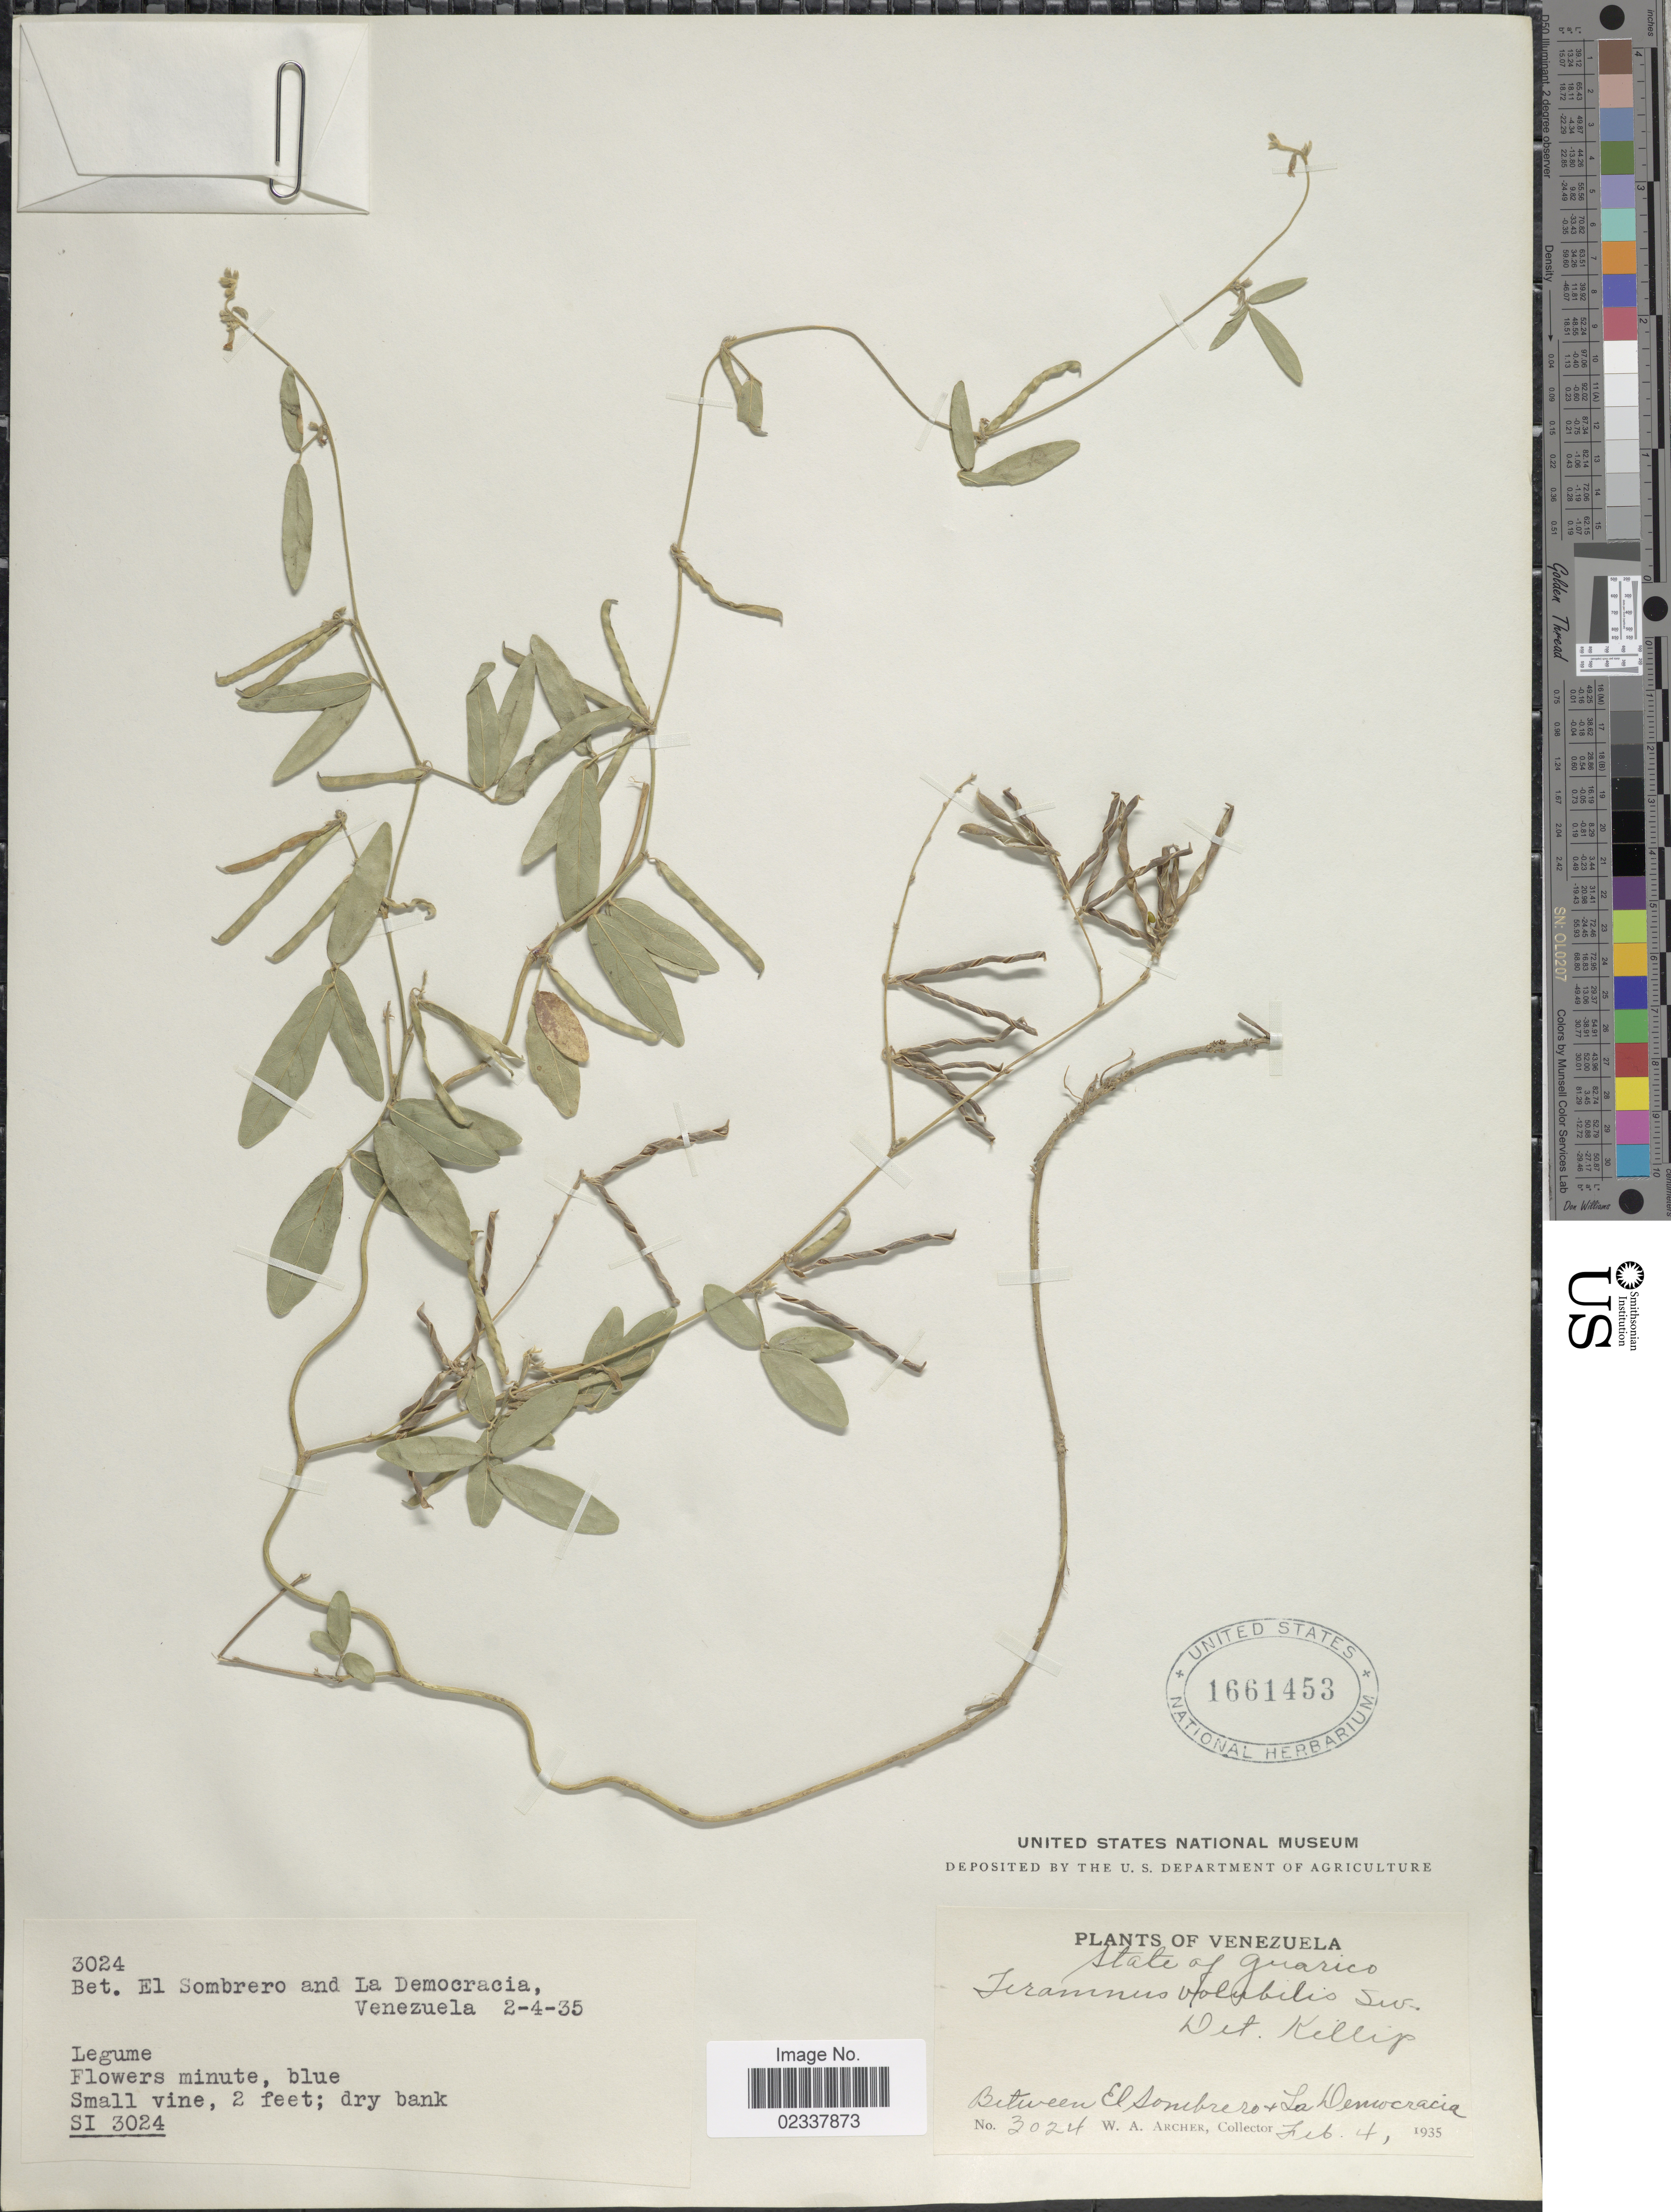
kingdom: Plantae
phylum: Tracheophyta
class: Magnoliopsida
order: Fabales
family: Fabaceae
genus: Teramnus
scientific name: Teramnus volubilis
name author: Sw.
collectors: W. A. Archer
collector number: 3024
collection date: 1935-02-04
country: Venezuela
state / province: Guárico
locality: Bet. El Sombrero and La Democracia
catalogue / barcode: US 1661453